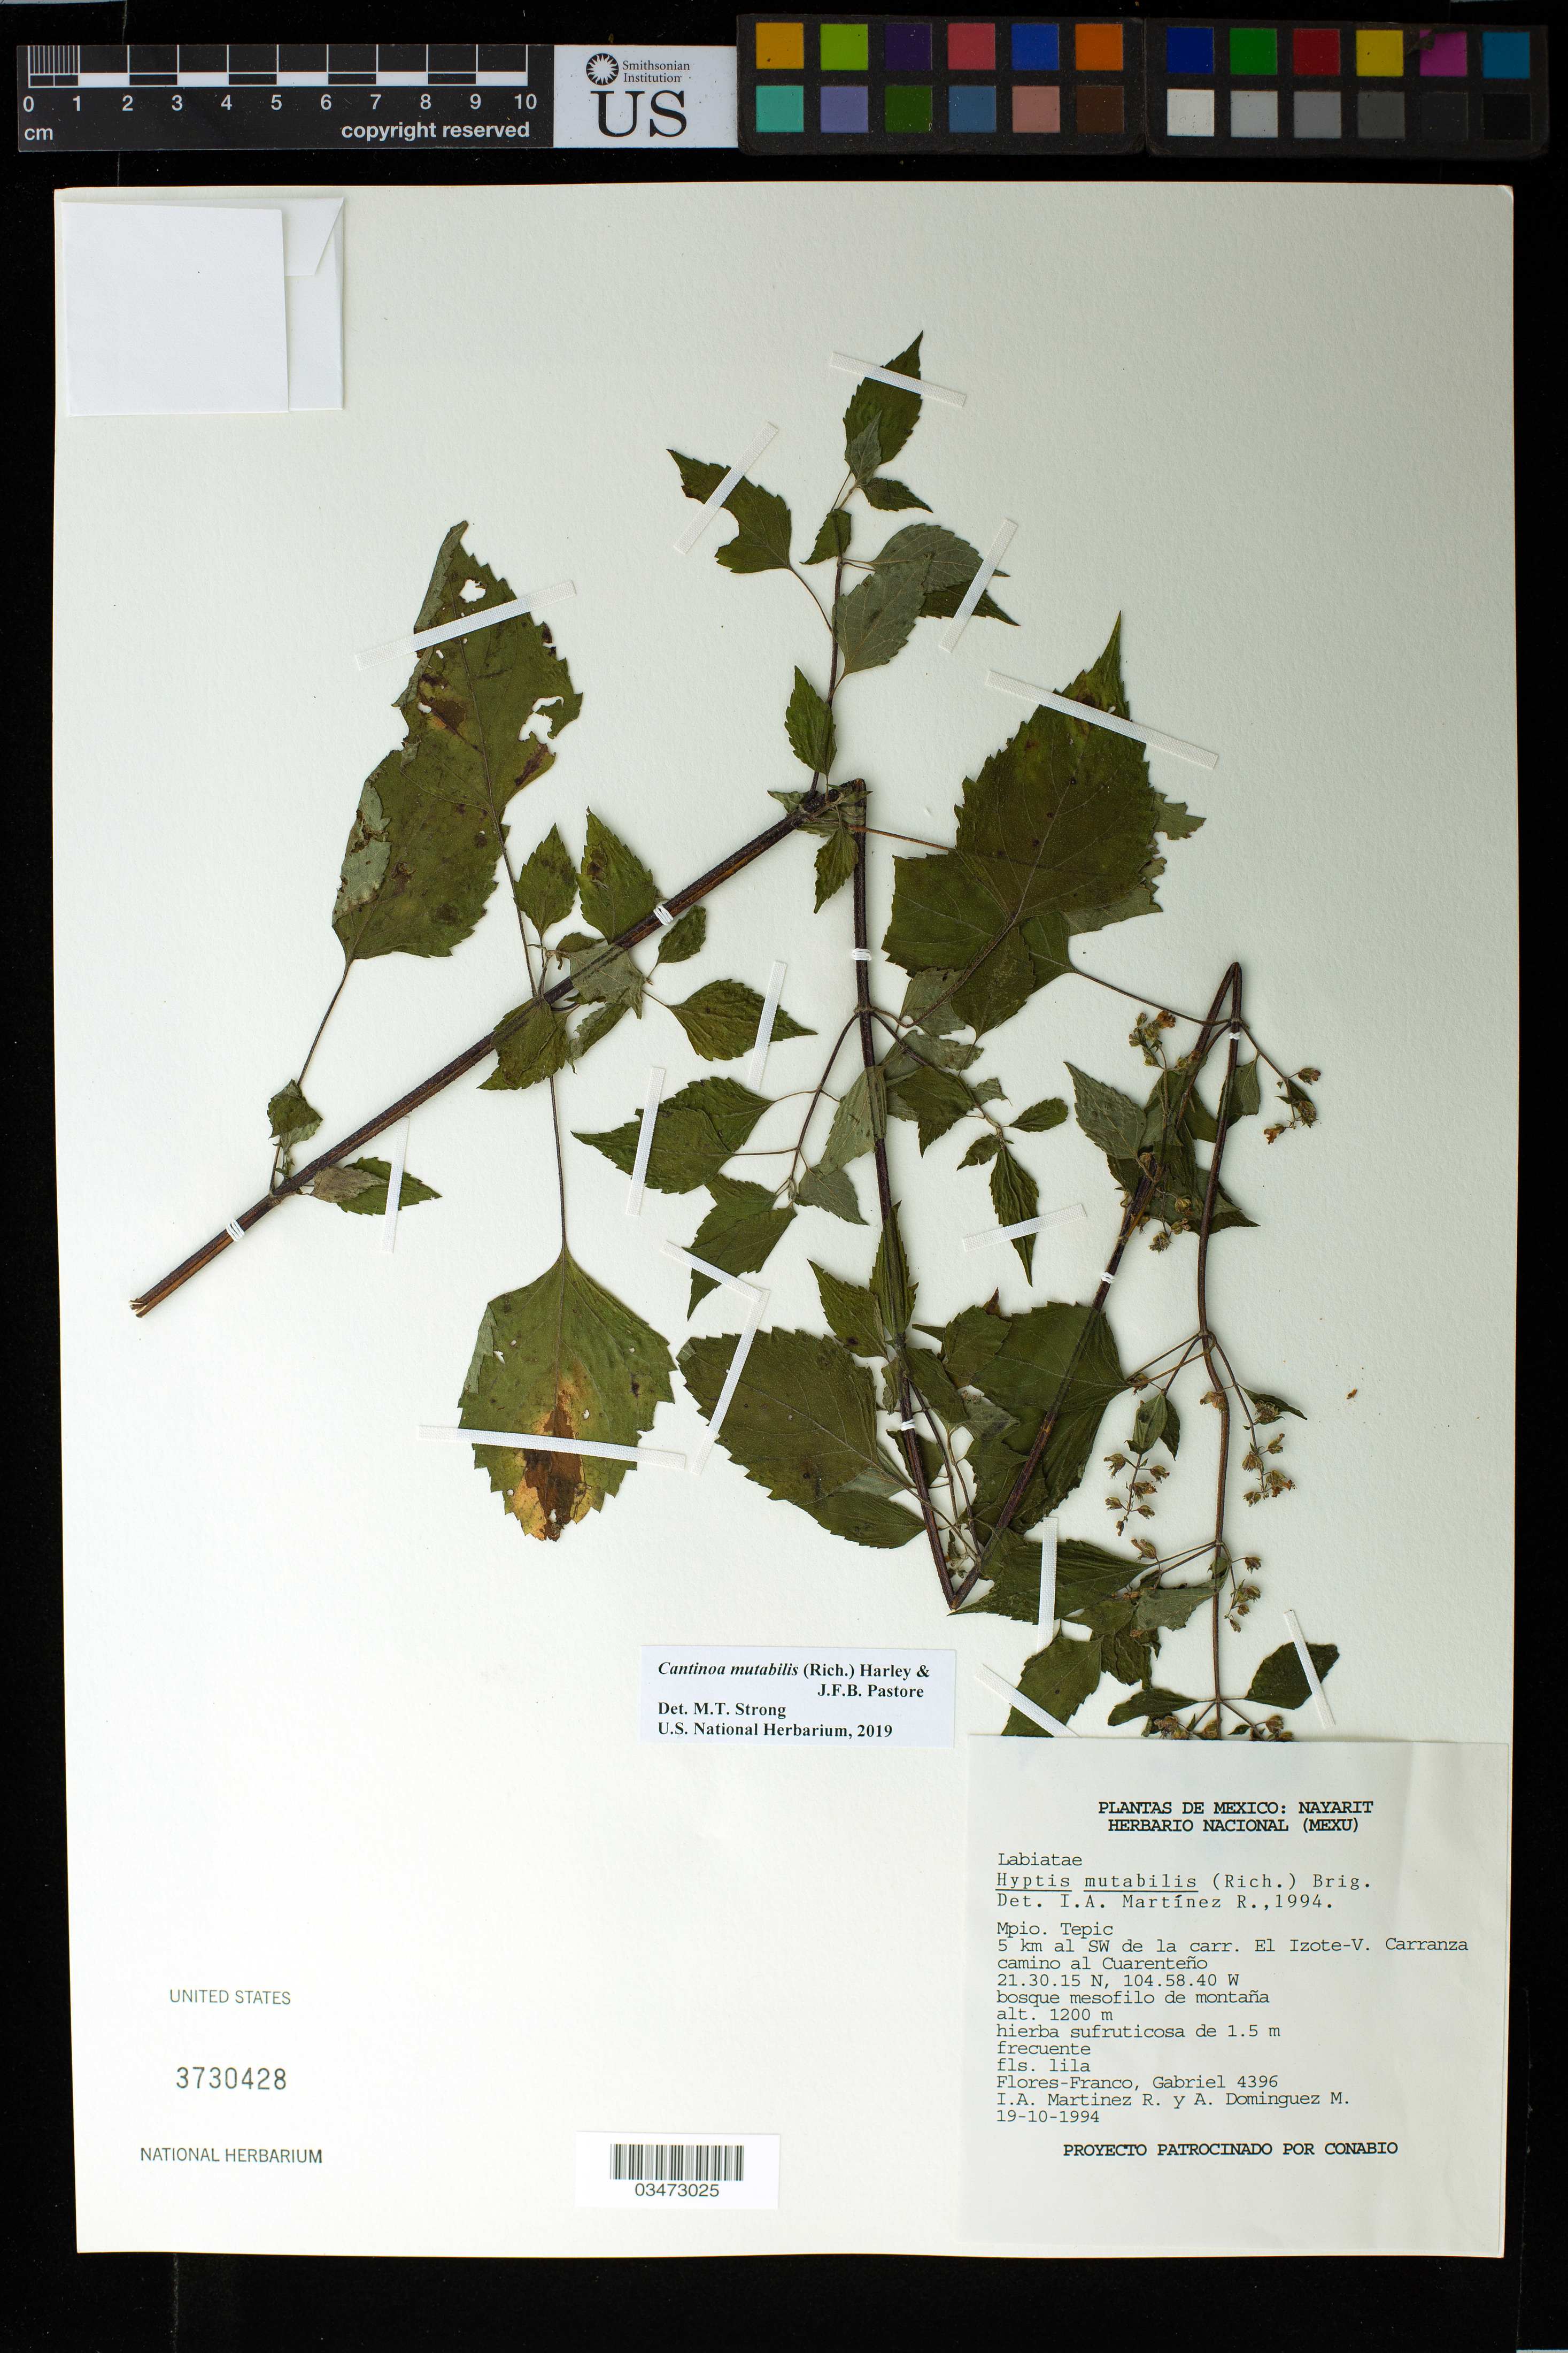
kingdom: Plantae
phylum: Tracheophyta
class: Magnoliopsida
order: Lamiales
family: Lamiaceae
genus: Cantinoa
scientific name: Cantinoa mutabilis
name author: (Rich.) Harley & J.F.B. Pastore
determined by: Strong, Mark T., (BOT), Smithsonian Institution - National Museum of Natural History (UNITED STATES)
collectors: I. A. Martinez R. & A. Dominguez M.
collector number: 4396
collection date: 1994-10-19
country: Mexico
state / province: Nayarit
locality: Mpio. Tepic 5 km al SW de la carr. El Izote-V. Carranza camino al Cuarenteno.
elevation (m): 1200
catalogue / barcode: US 3730428